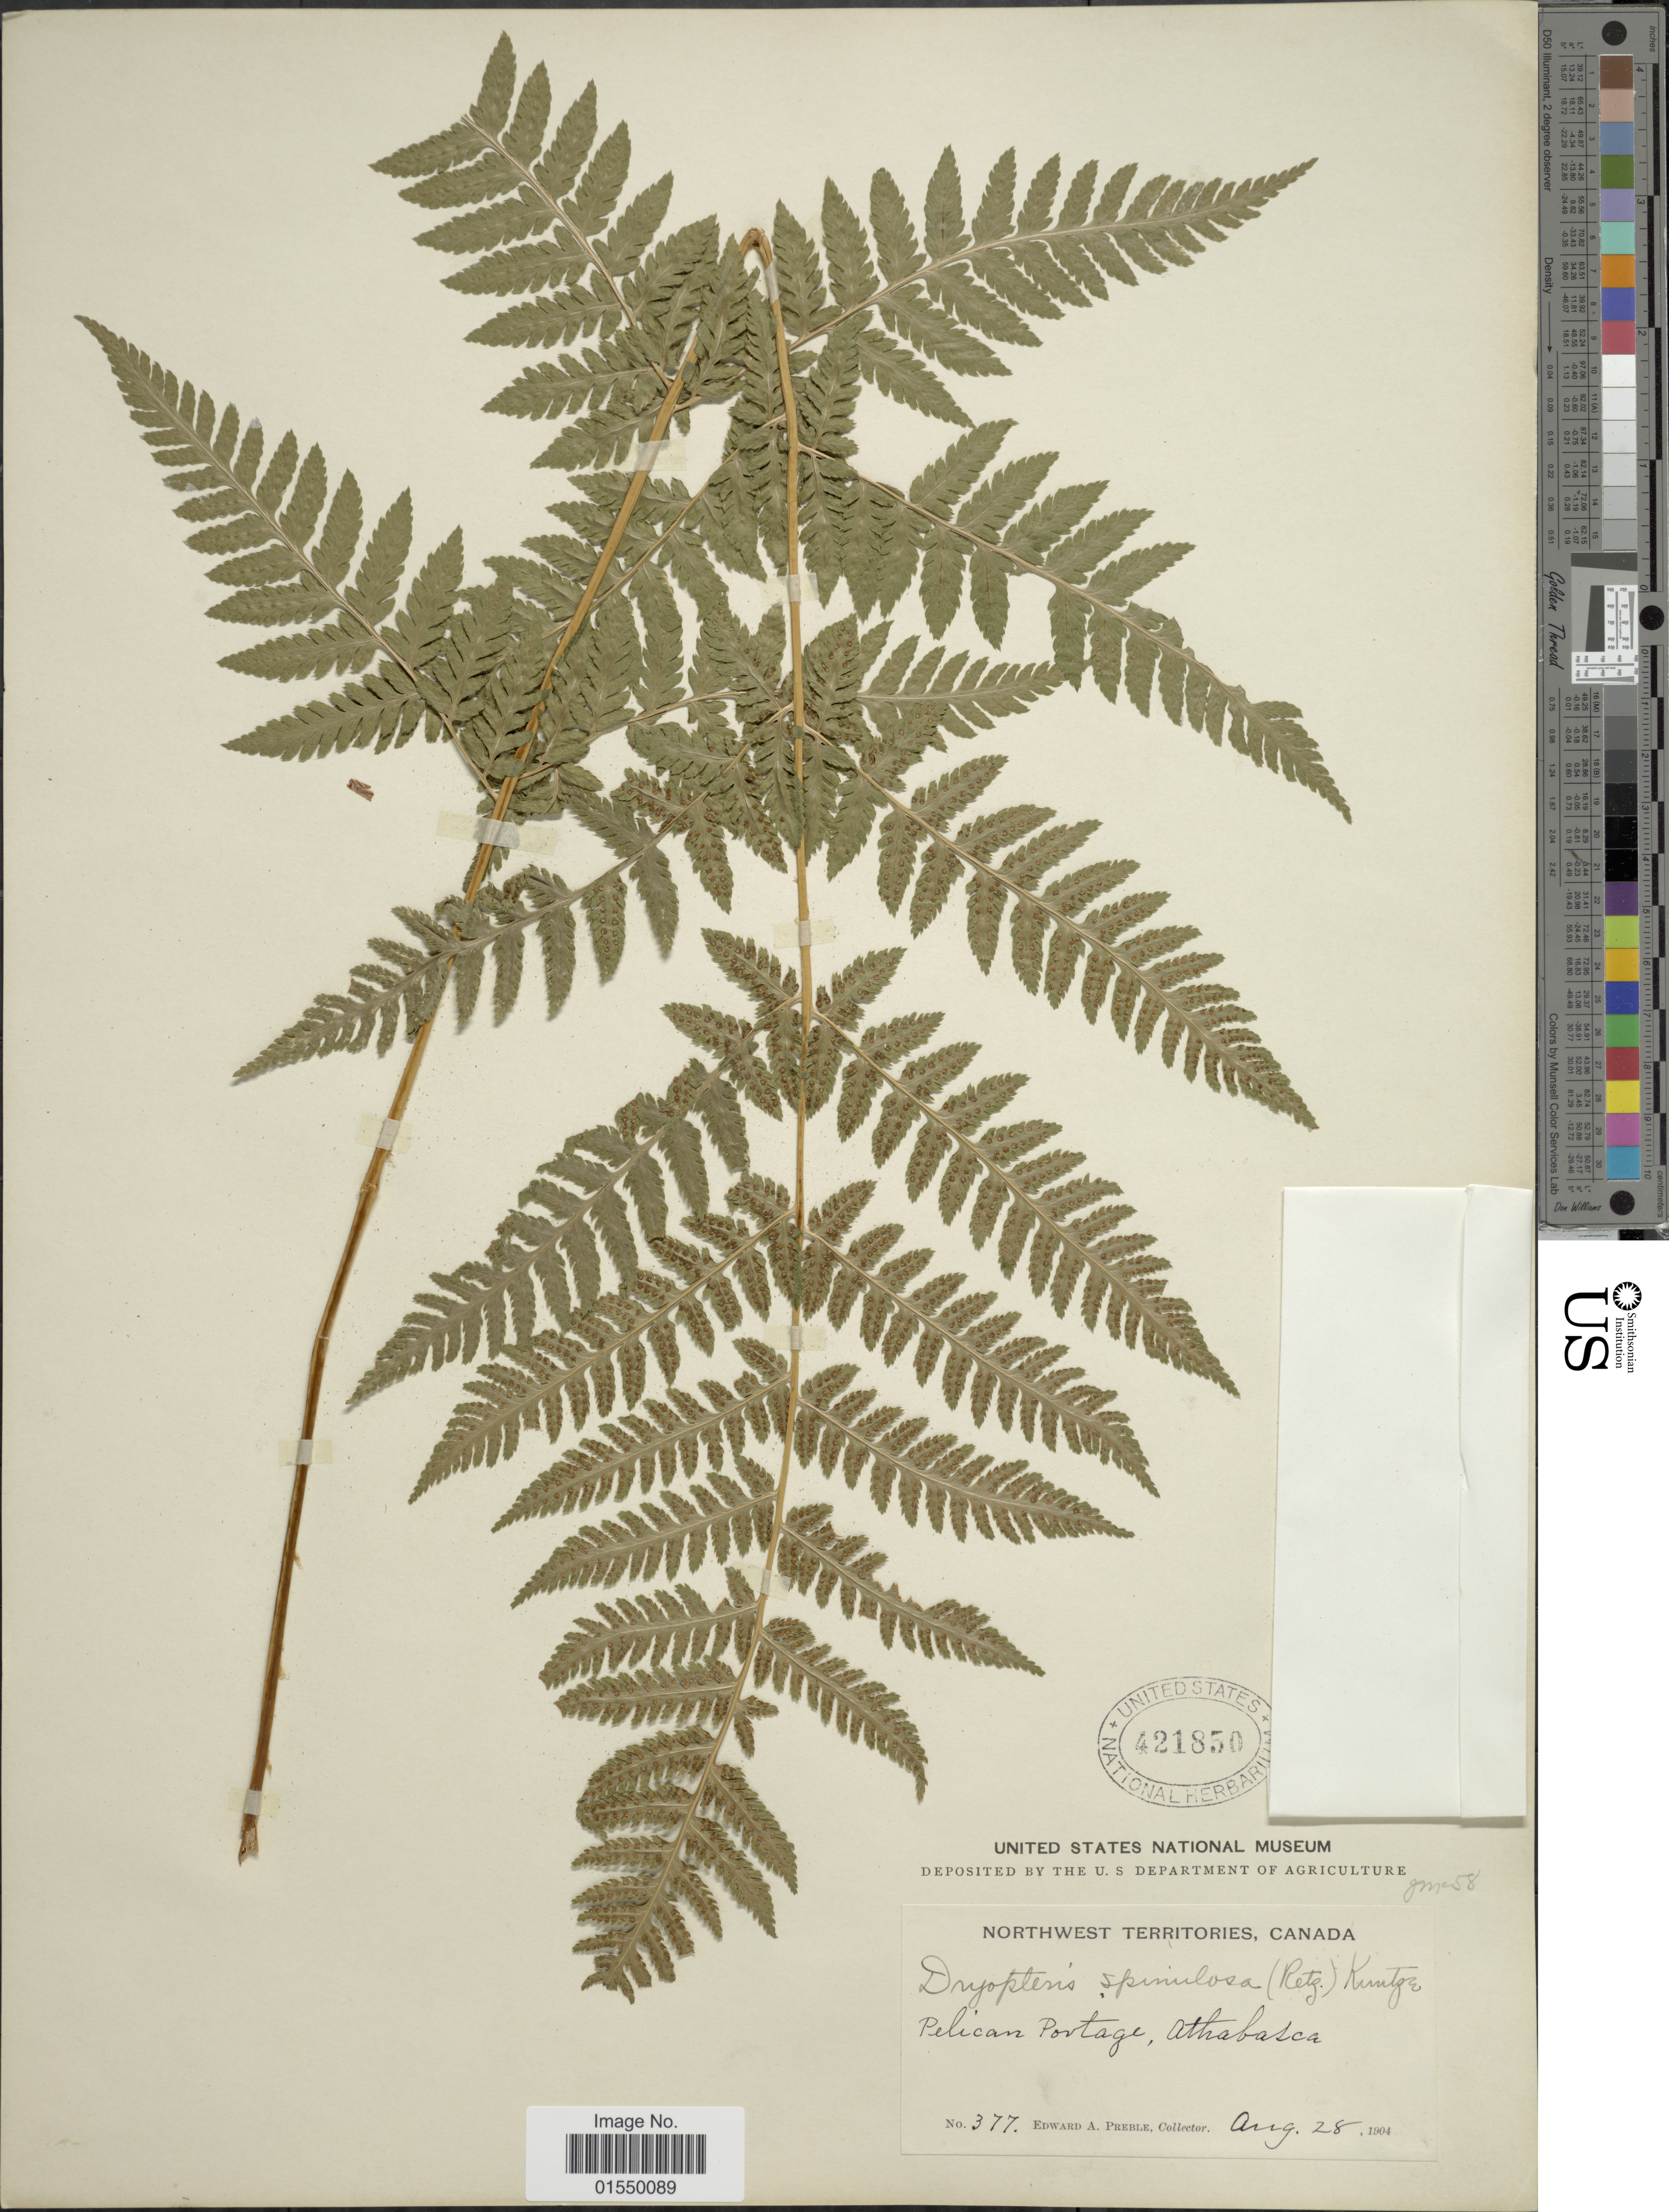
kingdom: Plantae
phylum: Tracheophyta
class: Polypodiopsida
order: Polypodiales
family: Dryopteridaceae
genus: Dryopteris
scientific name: Dryopteris carthusiana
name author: (Villars) H.P. Fuchs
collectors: E. Preble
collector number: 377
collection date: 1904-08-28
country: Canada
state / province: Northwest Territories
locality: Pelican Portage, Athabasca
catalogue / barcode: US 421850